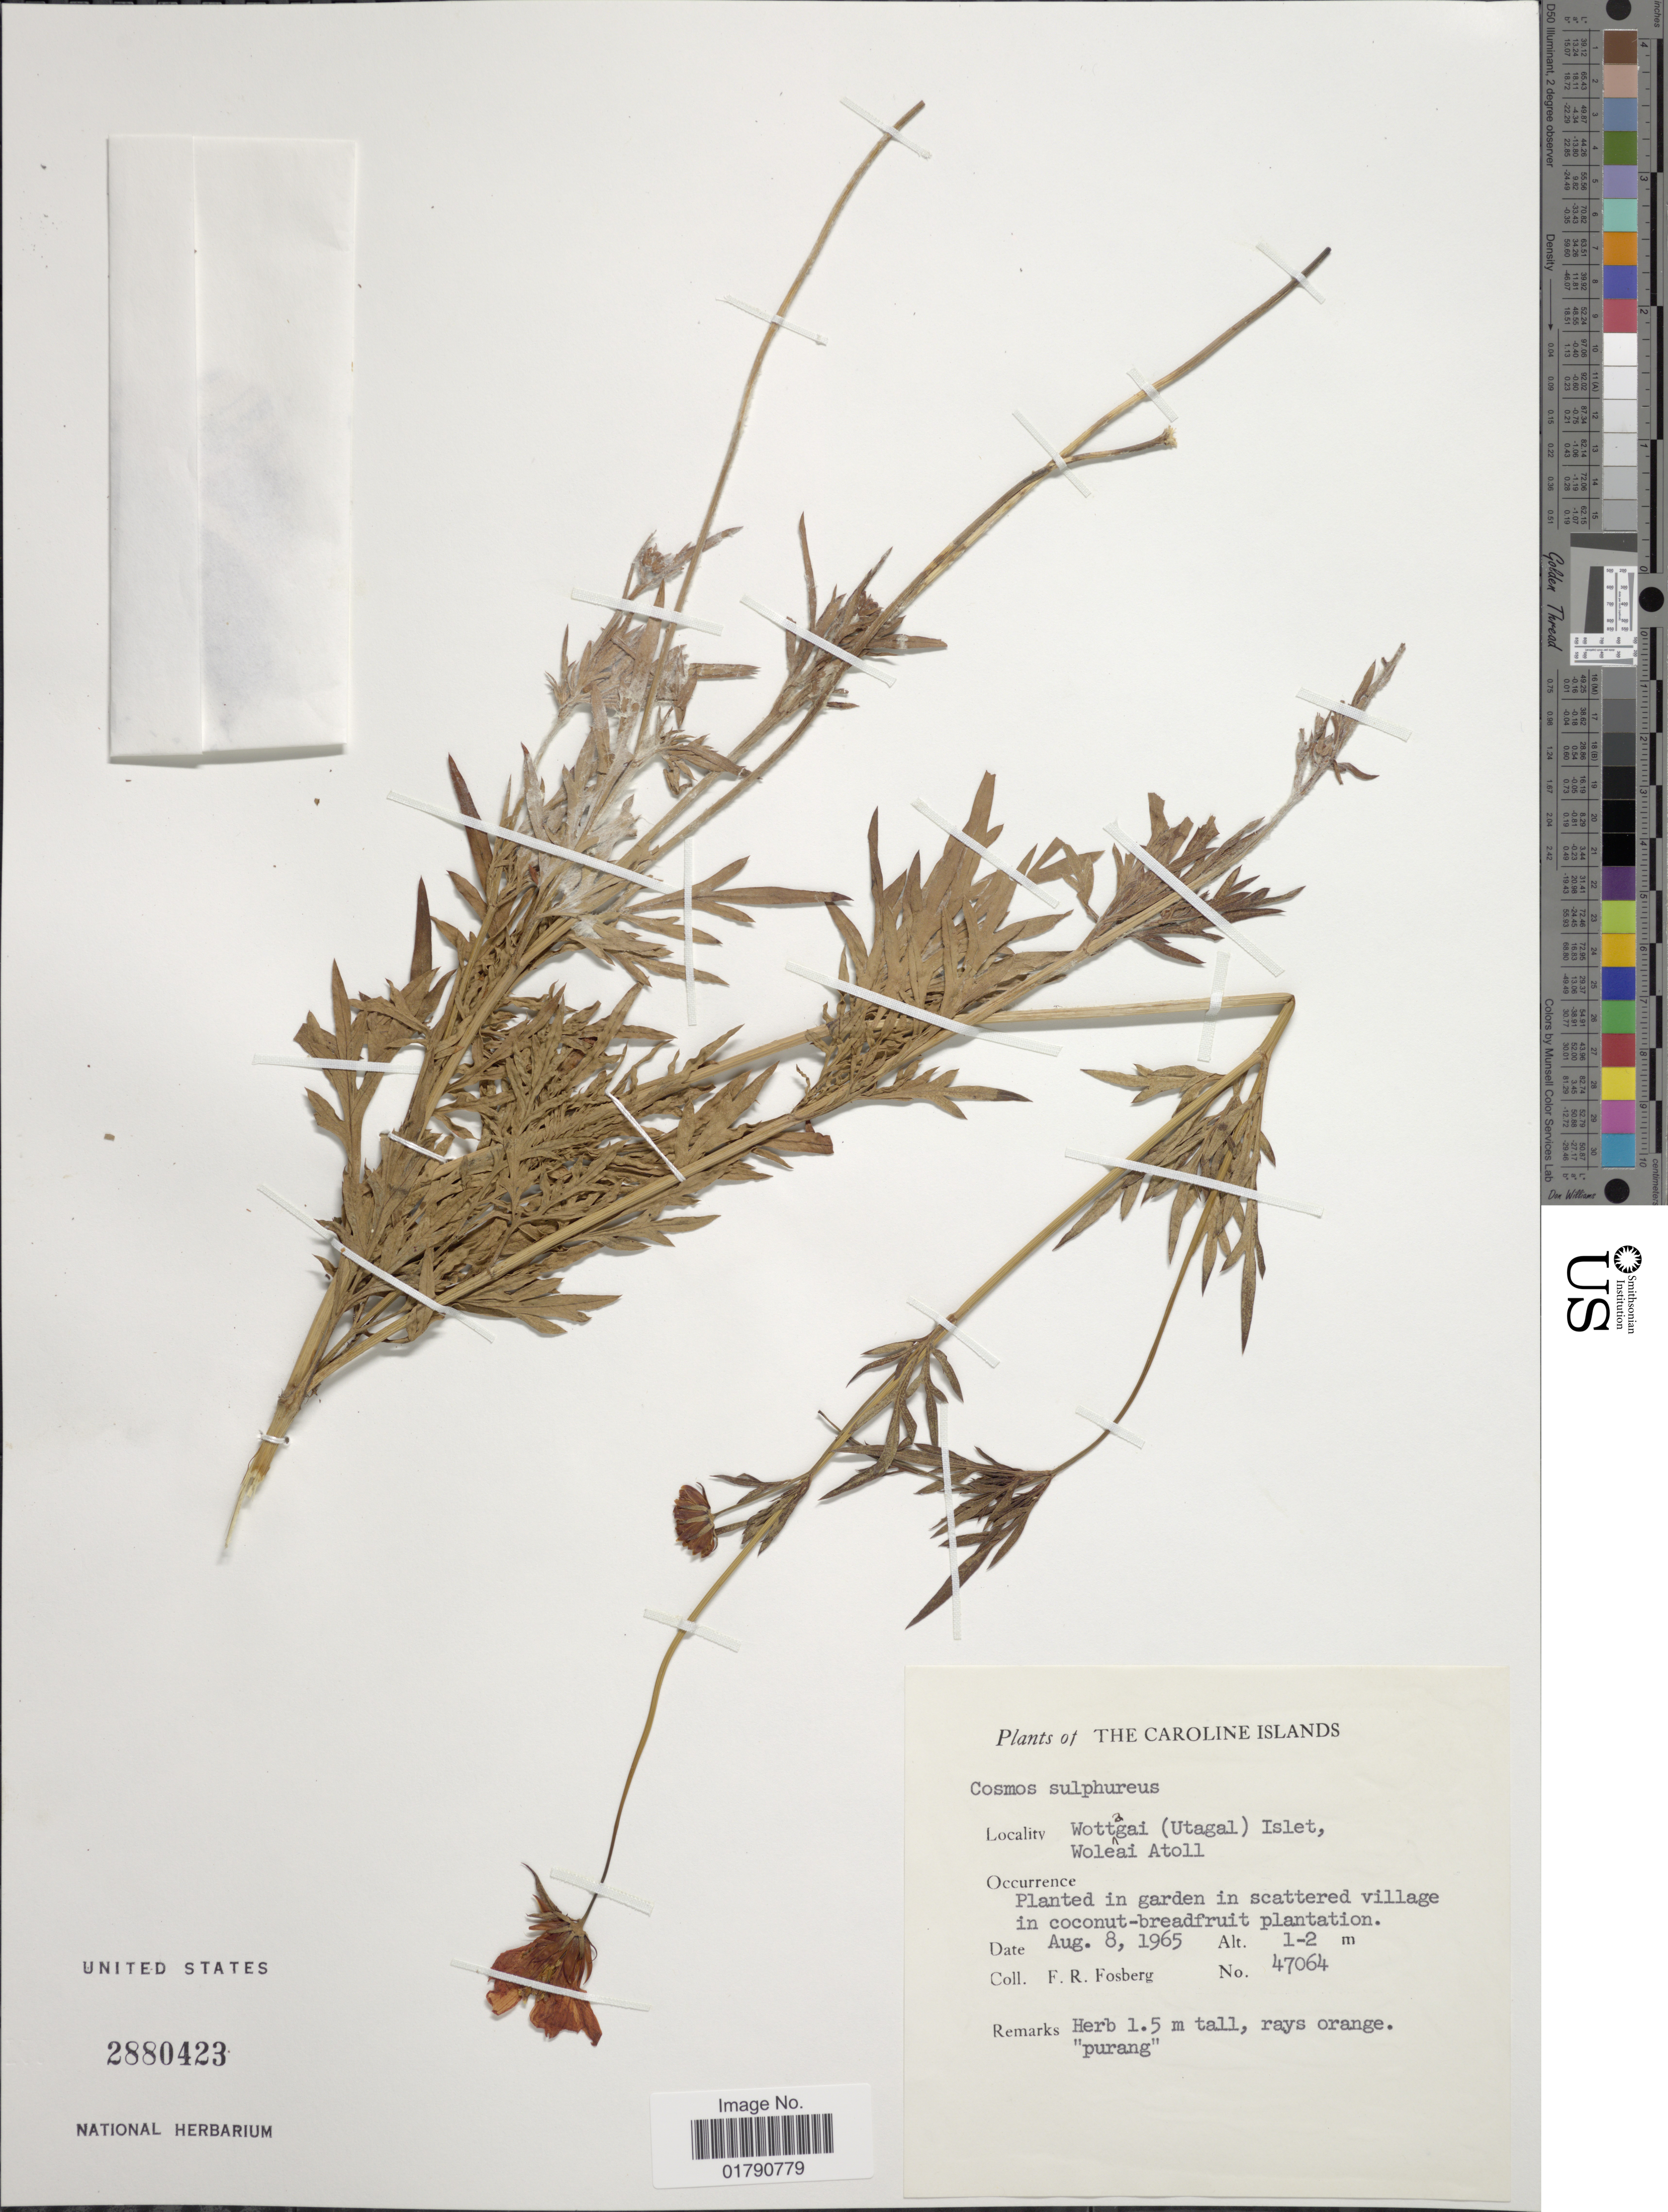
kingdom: Plantae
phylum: Tracheophyta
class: Magnoliopsida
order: Asterales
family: Asteraceae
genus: Cosmos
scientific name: Cosmos sulphureus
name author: Cav.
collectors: F. R. Fosberg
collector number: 47064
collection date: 1965-08-08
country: Micronesia, Federated States of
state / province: Yap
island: Woleai Atoll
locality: Caroline Islands, Wottagai (Utagal) Islet, Woleai Atoll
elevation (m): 1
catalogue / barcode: US 2880423